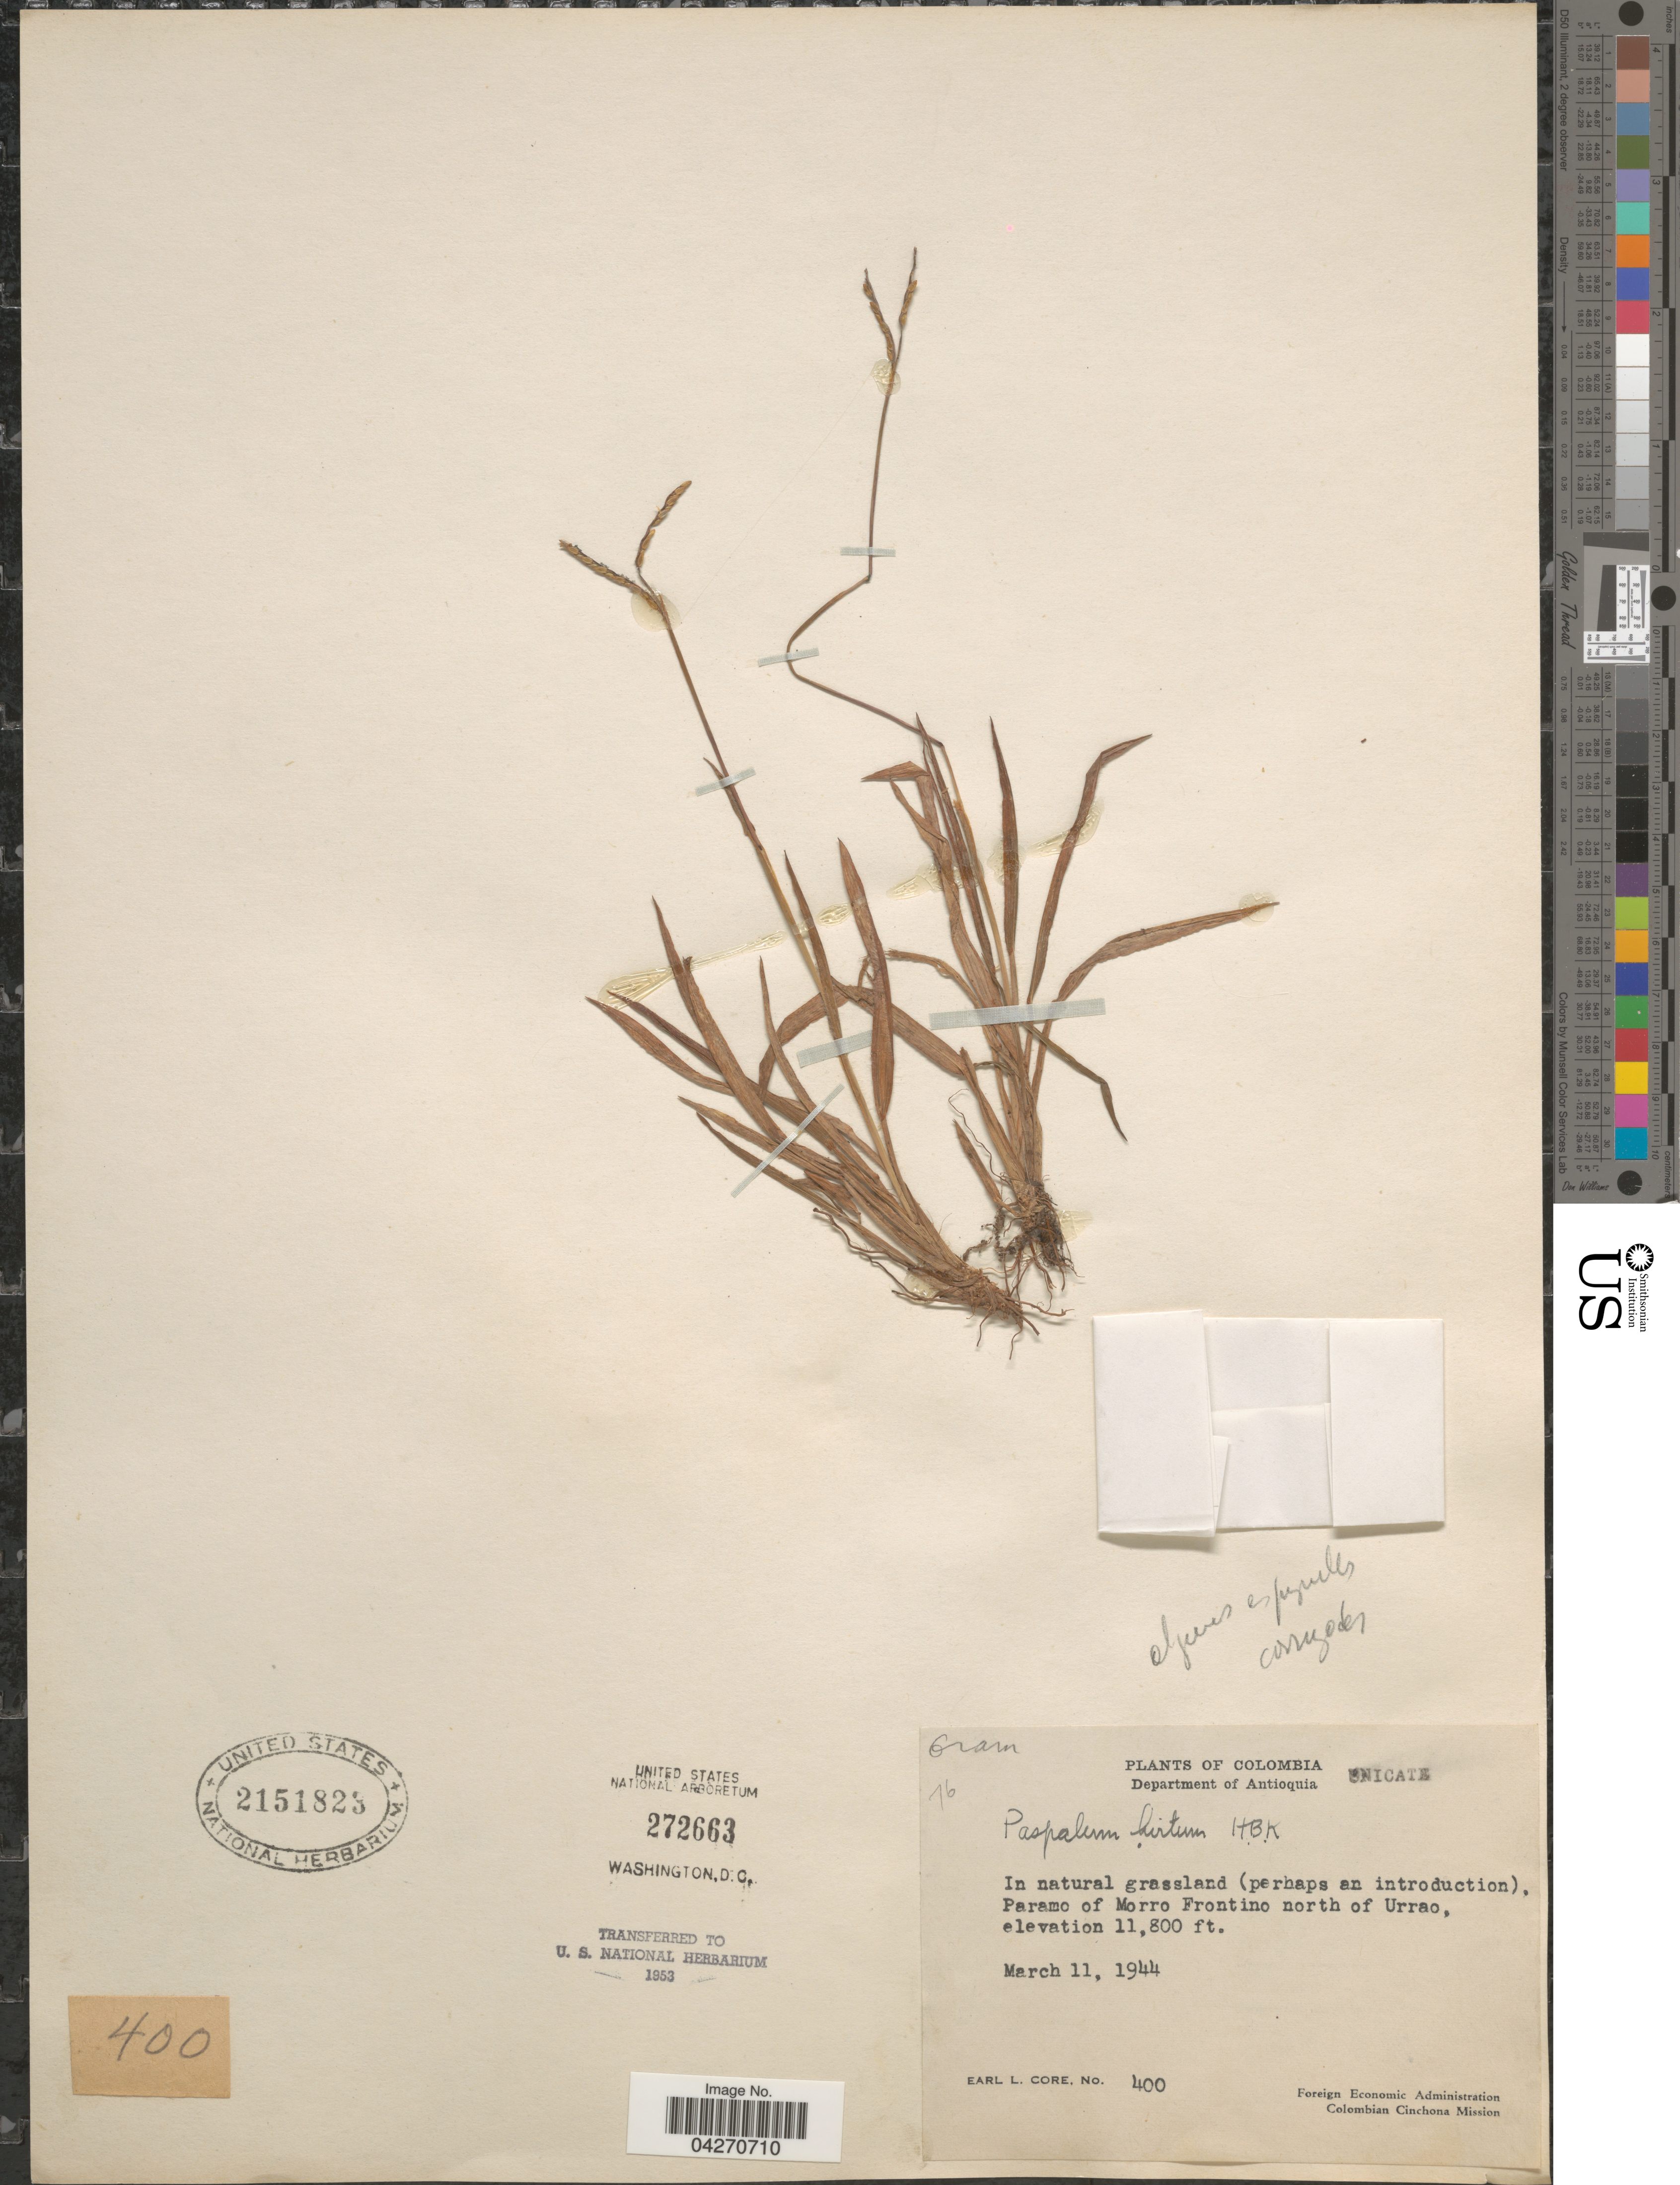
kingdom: Plantae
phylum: Tracheophyta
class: Liliopsida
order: Poales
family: Poaceae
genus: Paspalum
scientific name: Paspalum hirtum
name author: Kunth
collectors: E. L. Core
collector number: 400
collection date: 1944-03-11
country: Colombia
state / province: Antioquia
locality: Department of Antioquia. In natural grassland (perhaps an introduction), Paramo of Morro Frontino north of Urrao.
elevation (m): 3597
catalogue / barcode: US 2151828